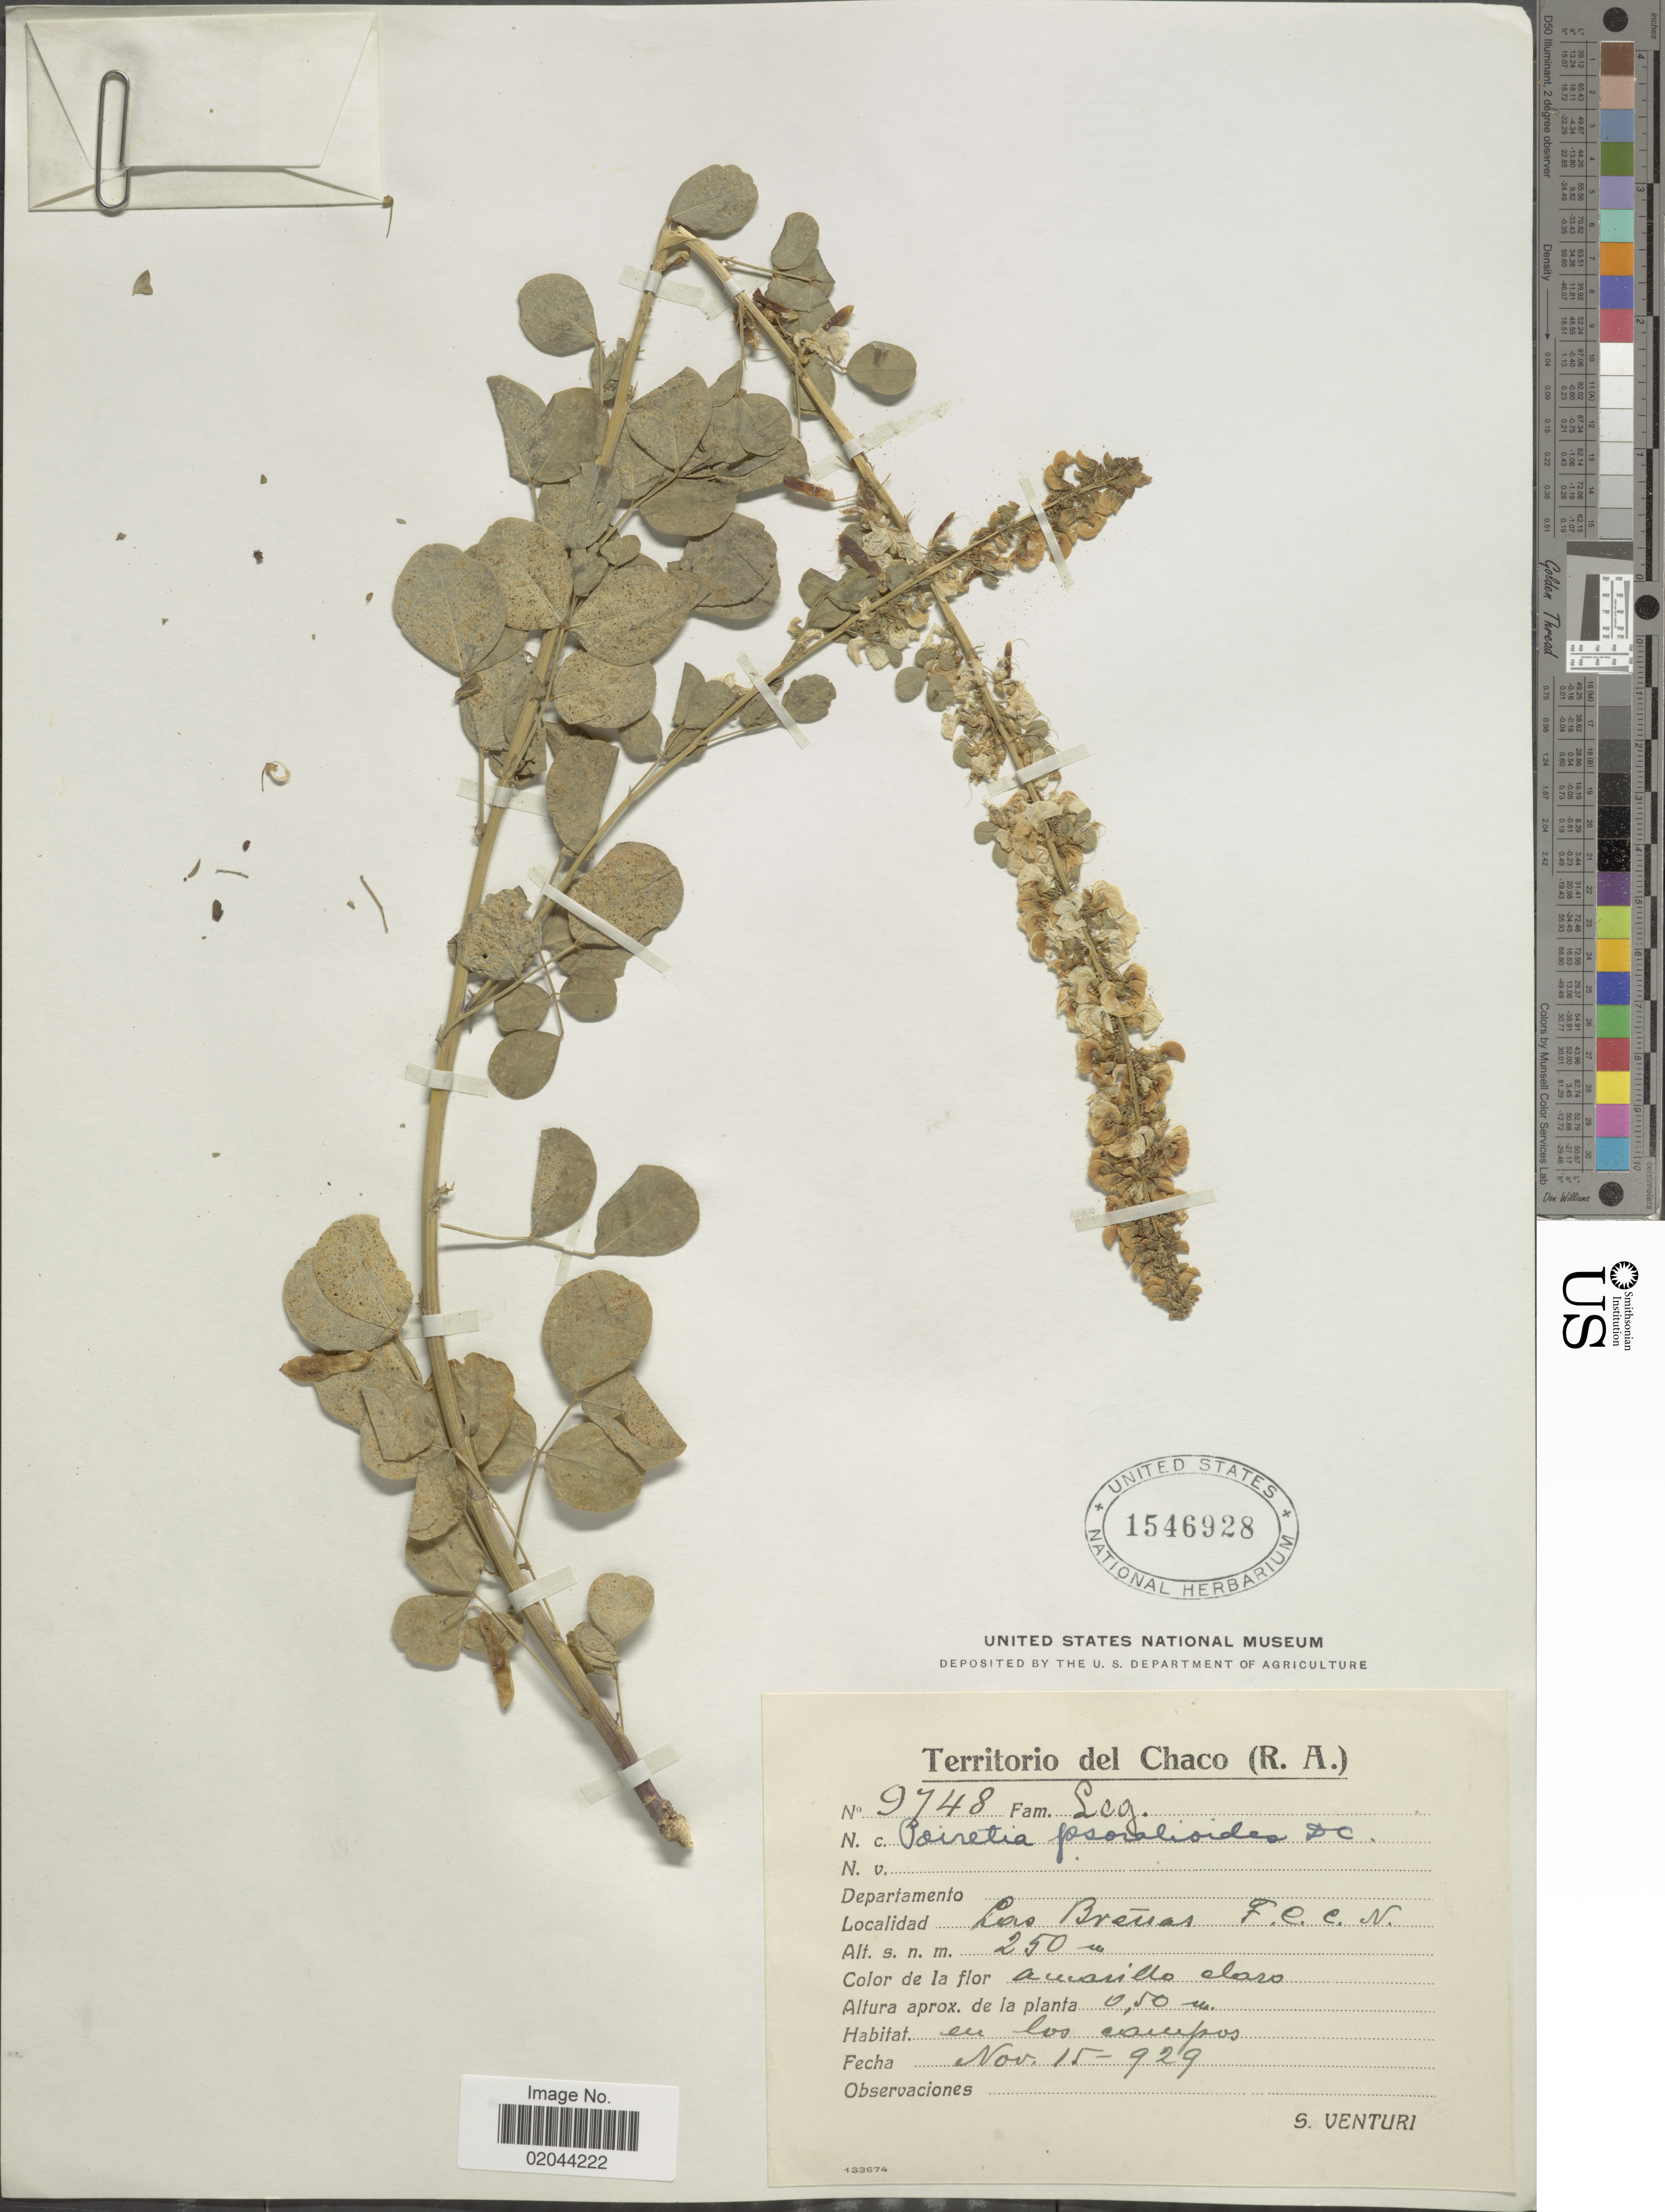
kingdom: Plantae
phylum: Tracheophyta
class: Magnoliopsida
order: Fabales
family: Fabaceae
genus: Poiretia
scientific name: Poiretia tetraphylla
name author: (Poir.) Burkart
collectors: S. Venturi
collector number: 9748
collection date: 1929-11-15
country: Argentina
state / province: Chaco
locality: (R.A.) LOs Breñas F.C.C.N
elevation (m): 250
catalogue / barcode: US 1546928